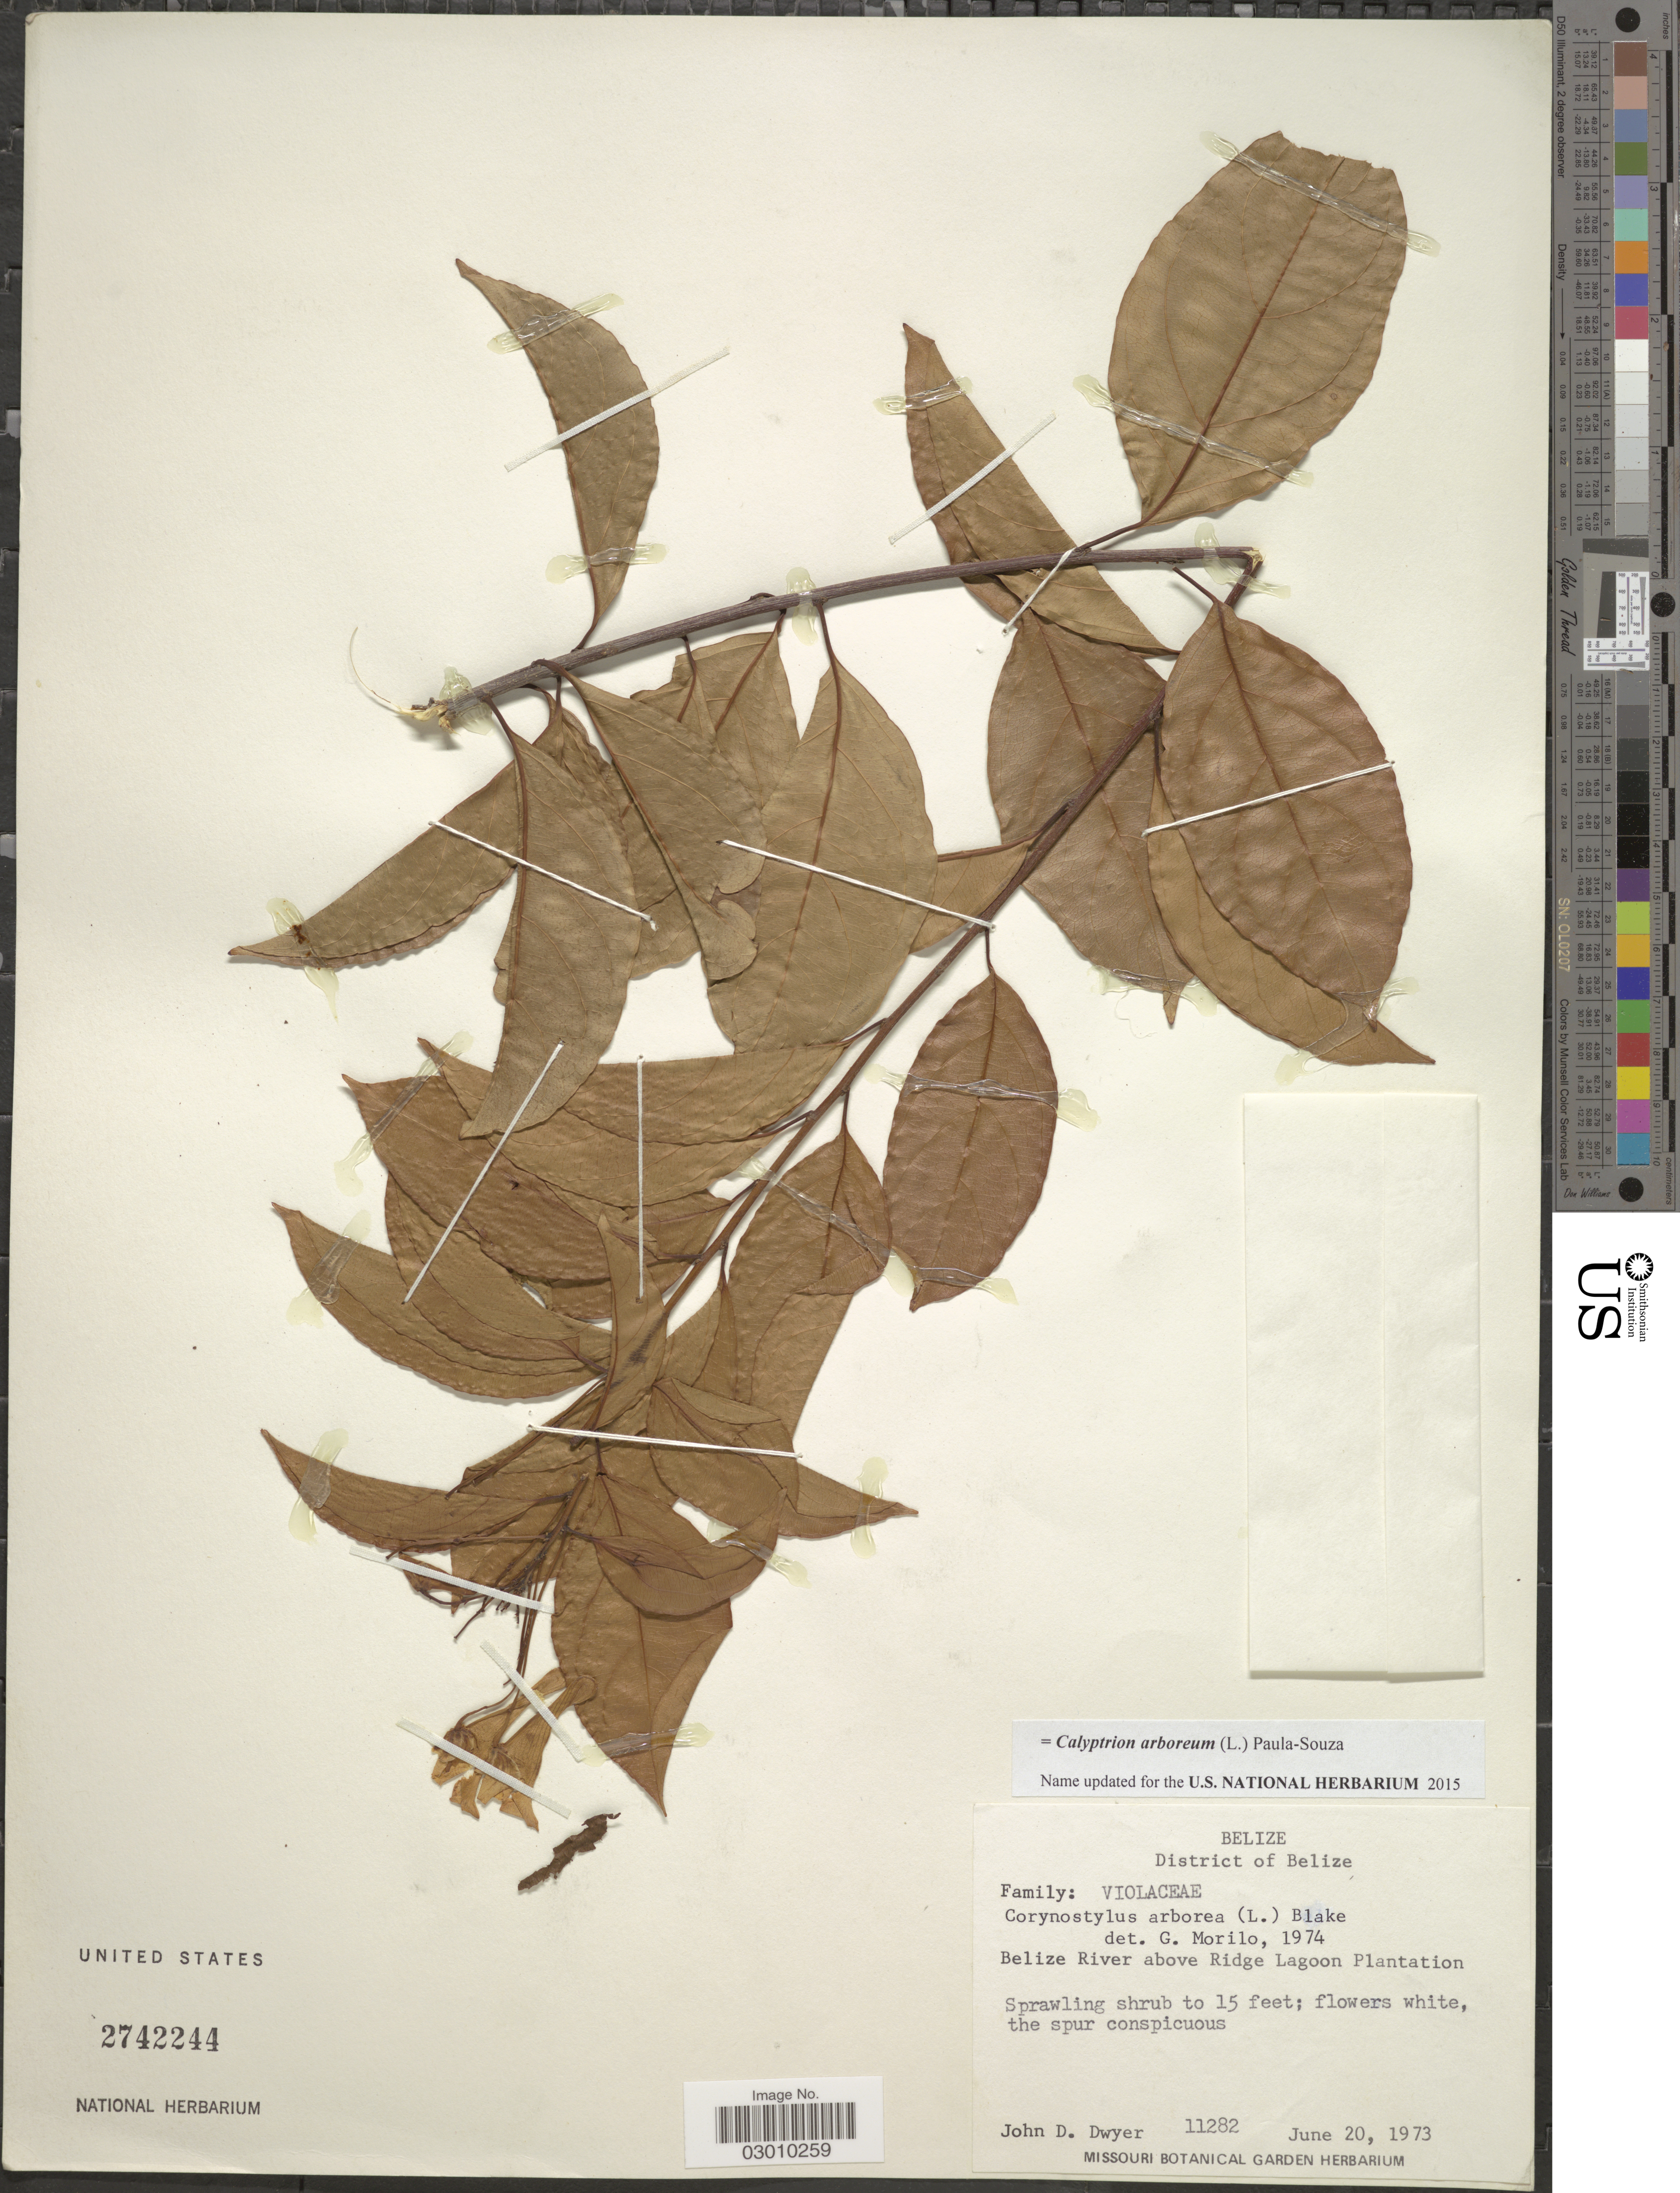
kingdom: Plantae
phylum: Tracheophyta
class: Magnoliopsida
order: Malpighiales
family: Violaceae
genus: Calyptrion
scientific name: Calyptrion sp.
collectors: J. D. Dwyer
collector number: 11282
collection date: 1973-06-20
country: Belize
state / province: Belize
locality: District of Belize. Belize River above Ridge Lagoon Plantation.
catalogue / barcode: US 2742244